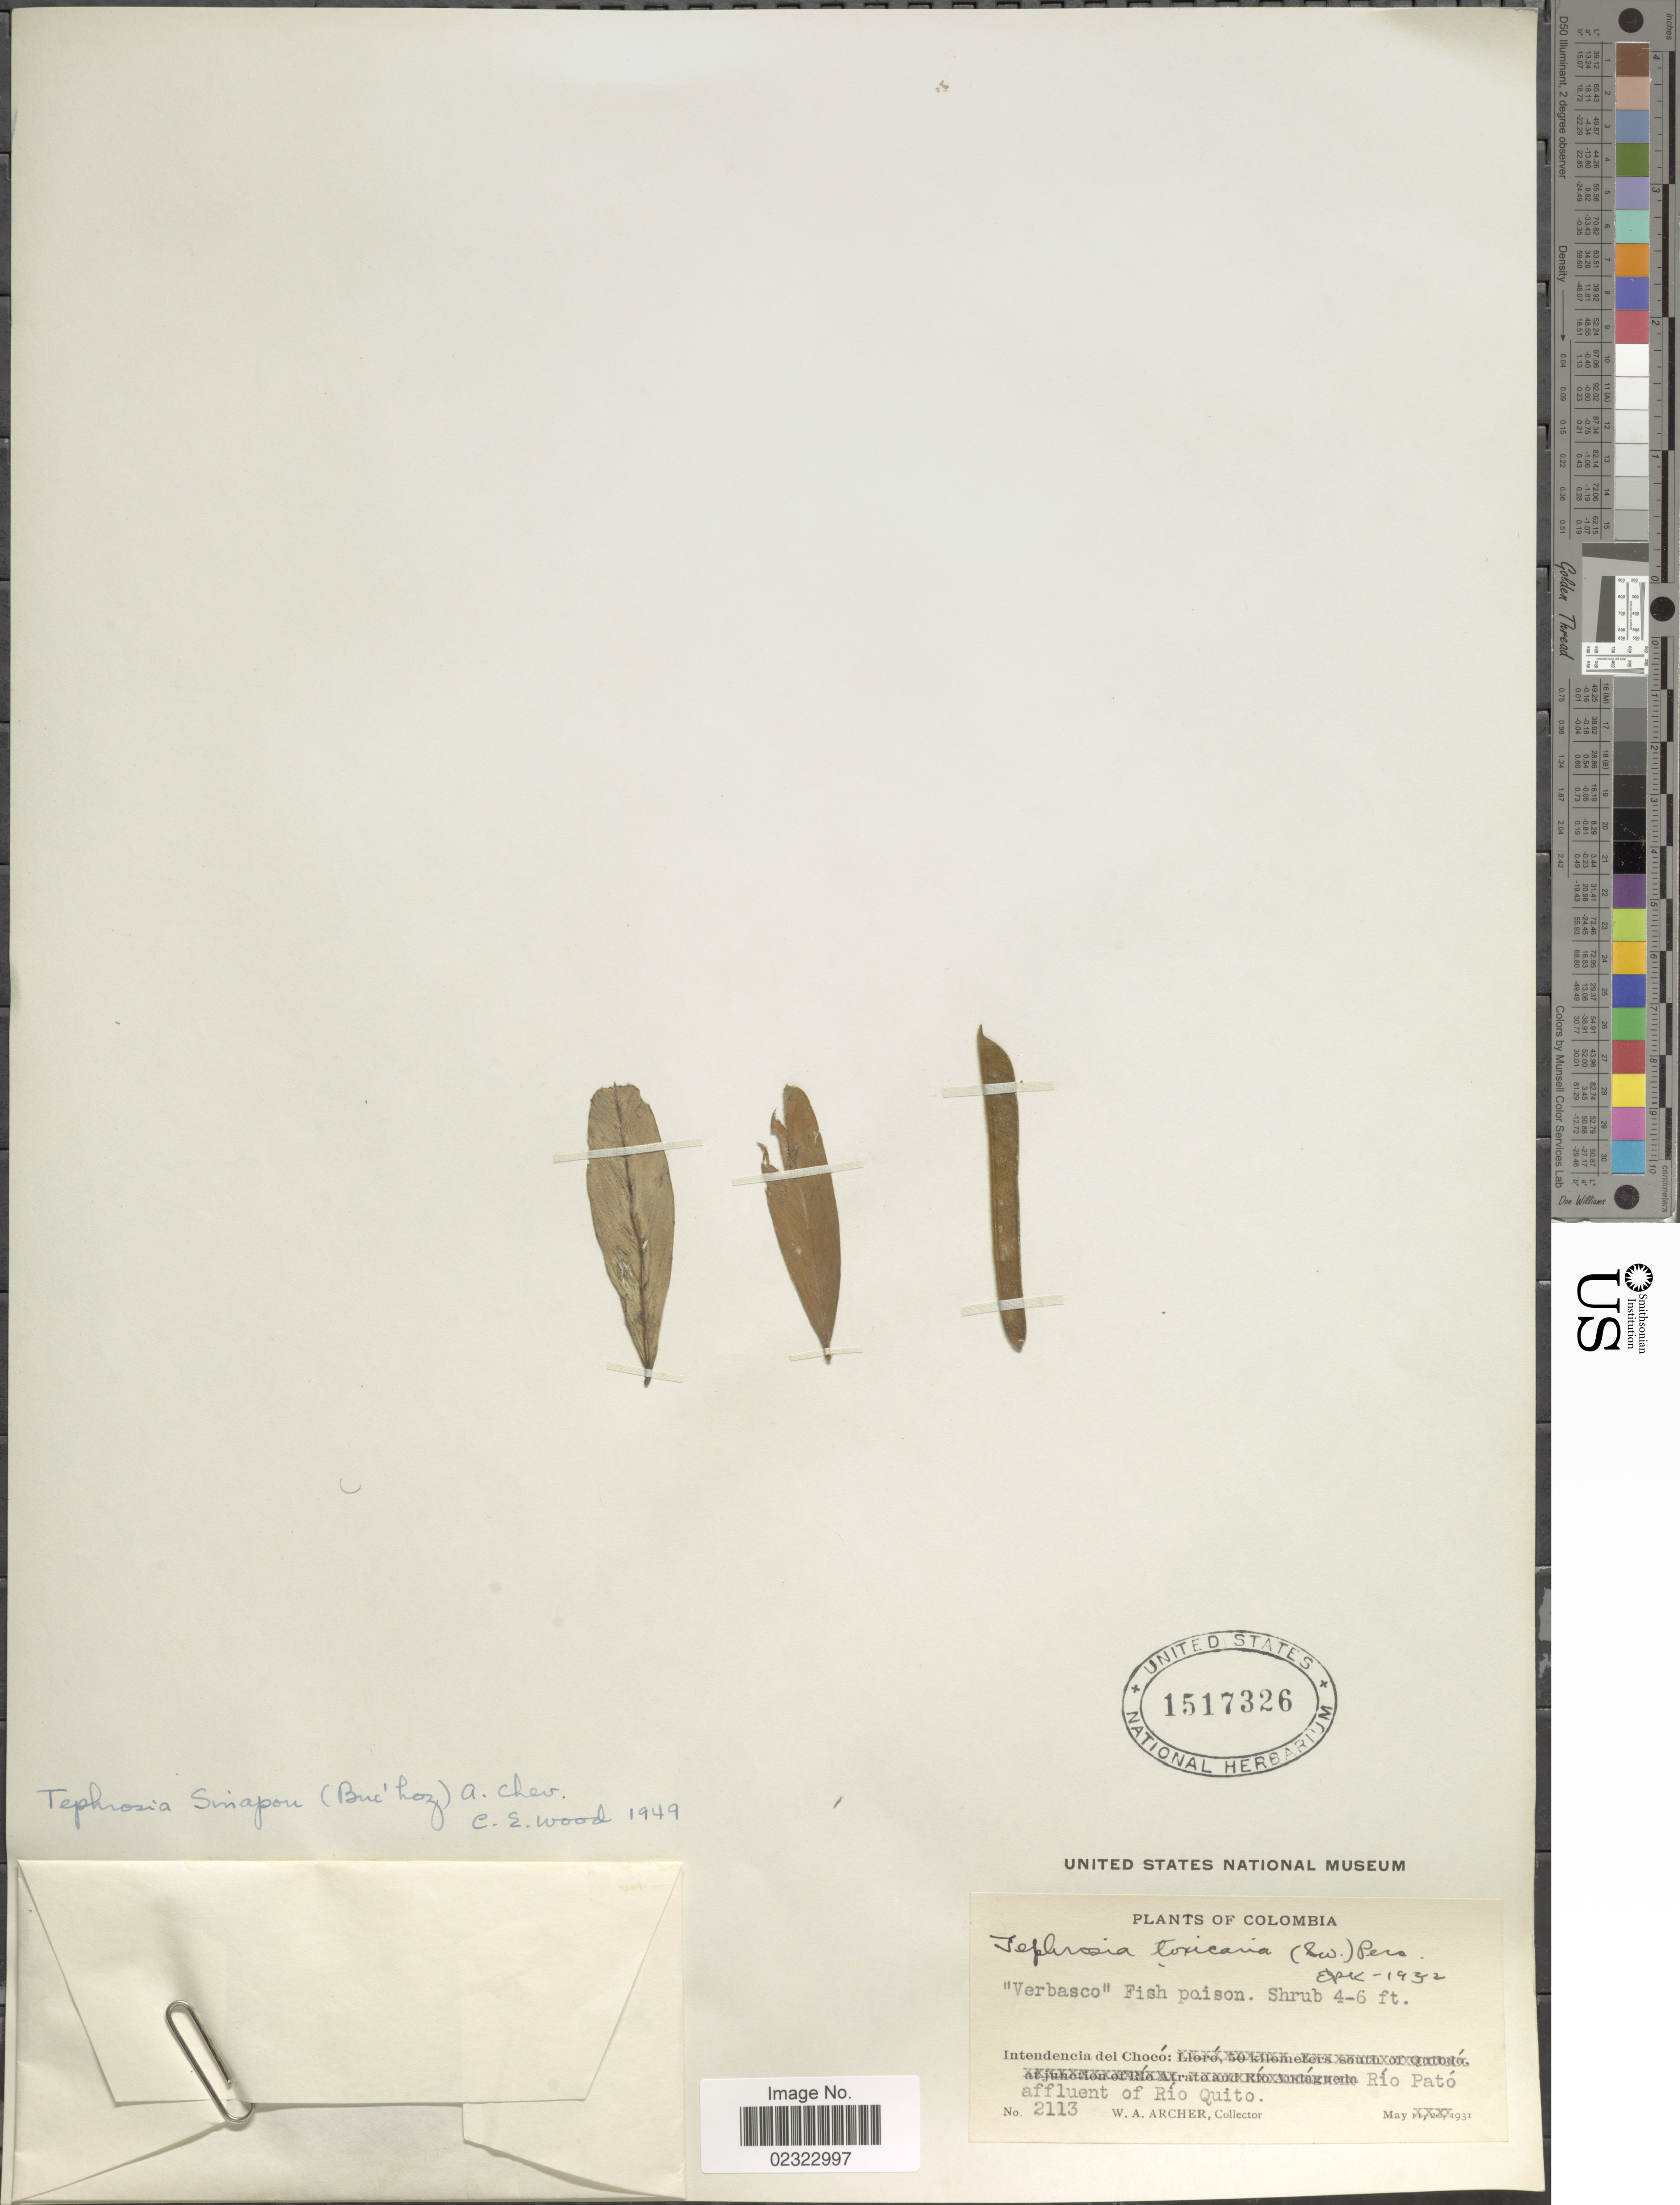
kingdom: Plantae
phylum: Tracheophyta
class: Magnoliopsida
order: Fabales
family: Fabaceae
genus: Tephrosia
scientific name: Tephrosia sinapou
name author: (Buc'hoz) A. Chev.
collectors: W. A. Archer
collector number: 2113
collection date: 1931-05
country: Colombia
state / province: Chocó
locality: Intendencia del Choco: Rio Pato affluent of Rio Quito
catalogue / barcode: US 1517326